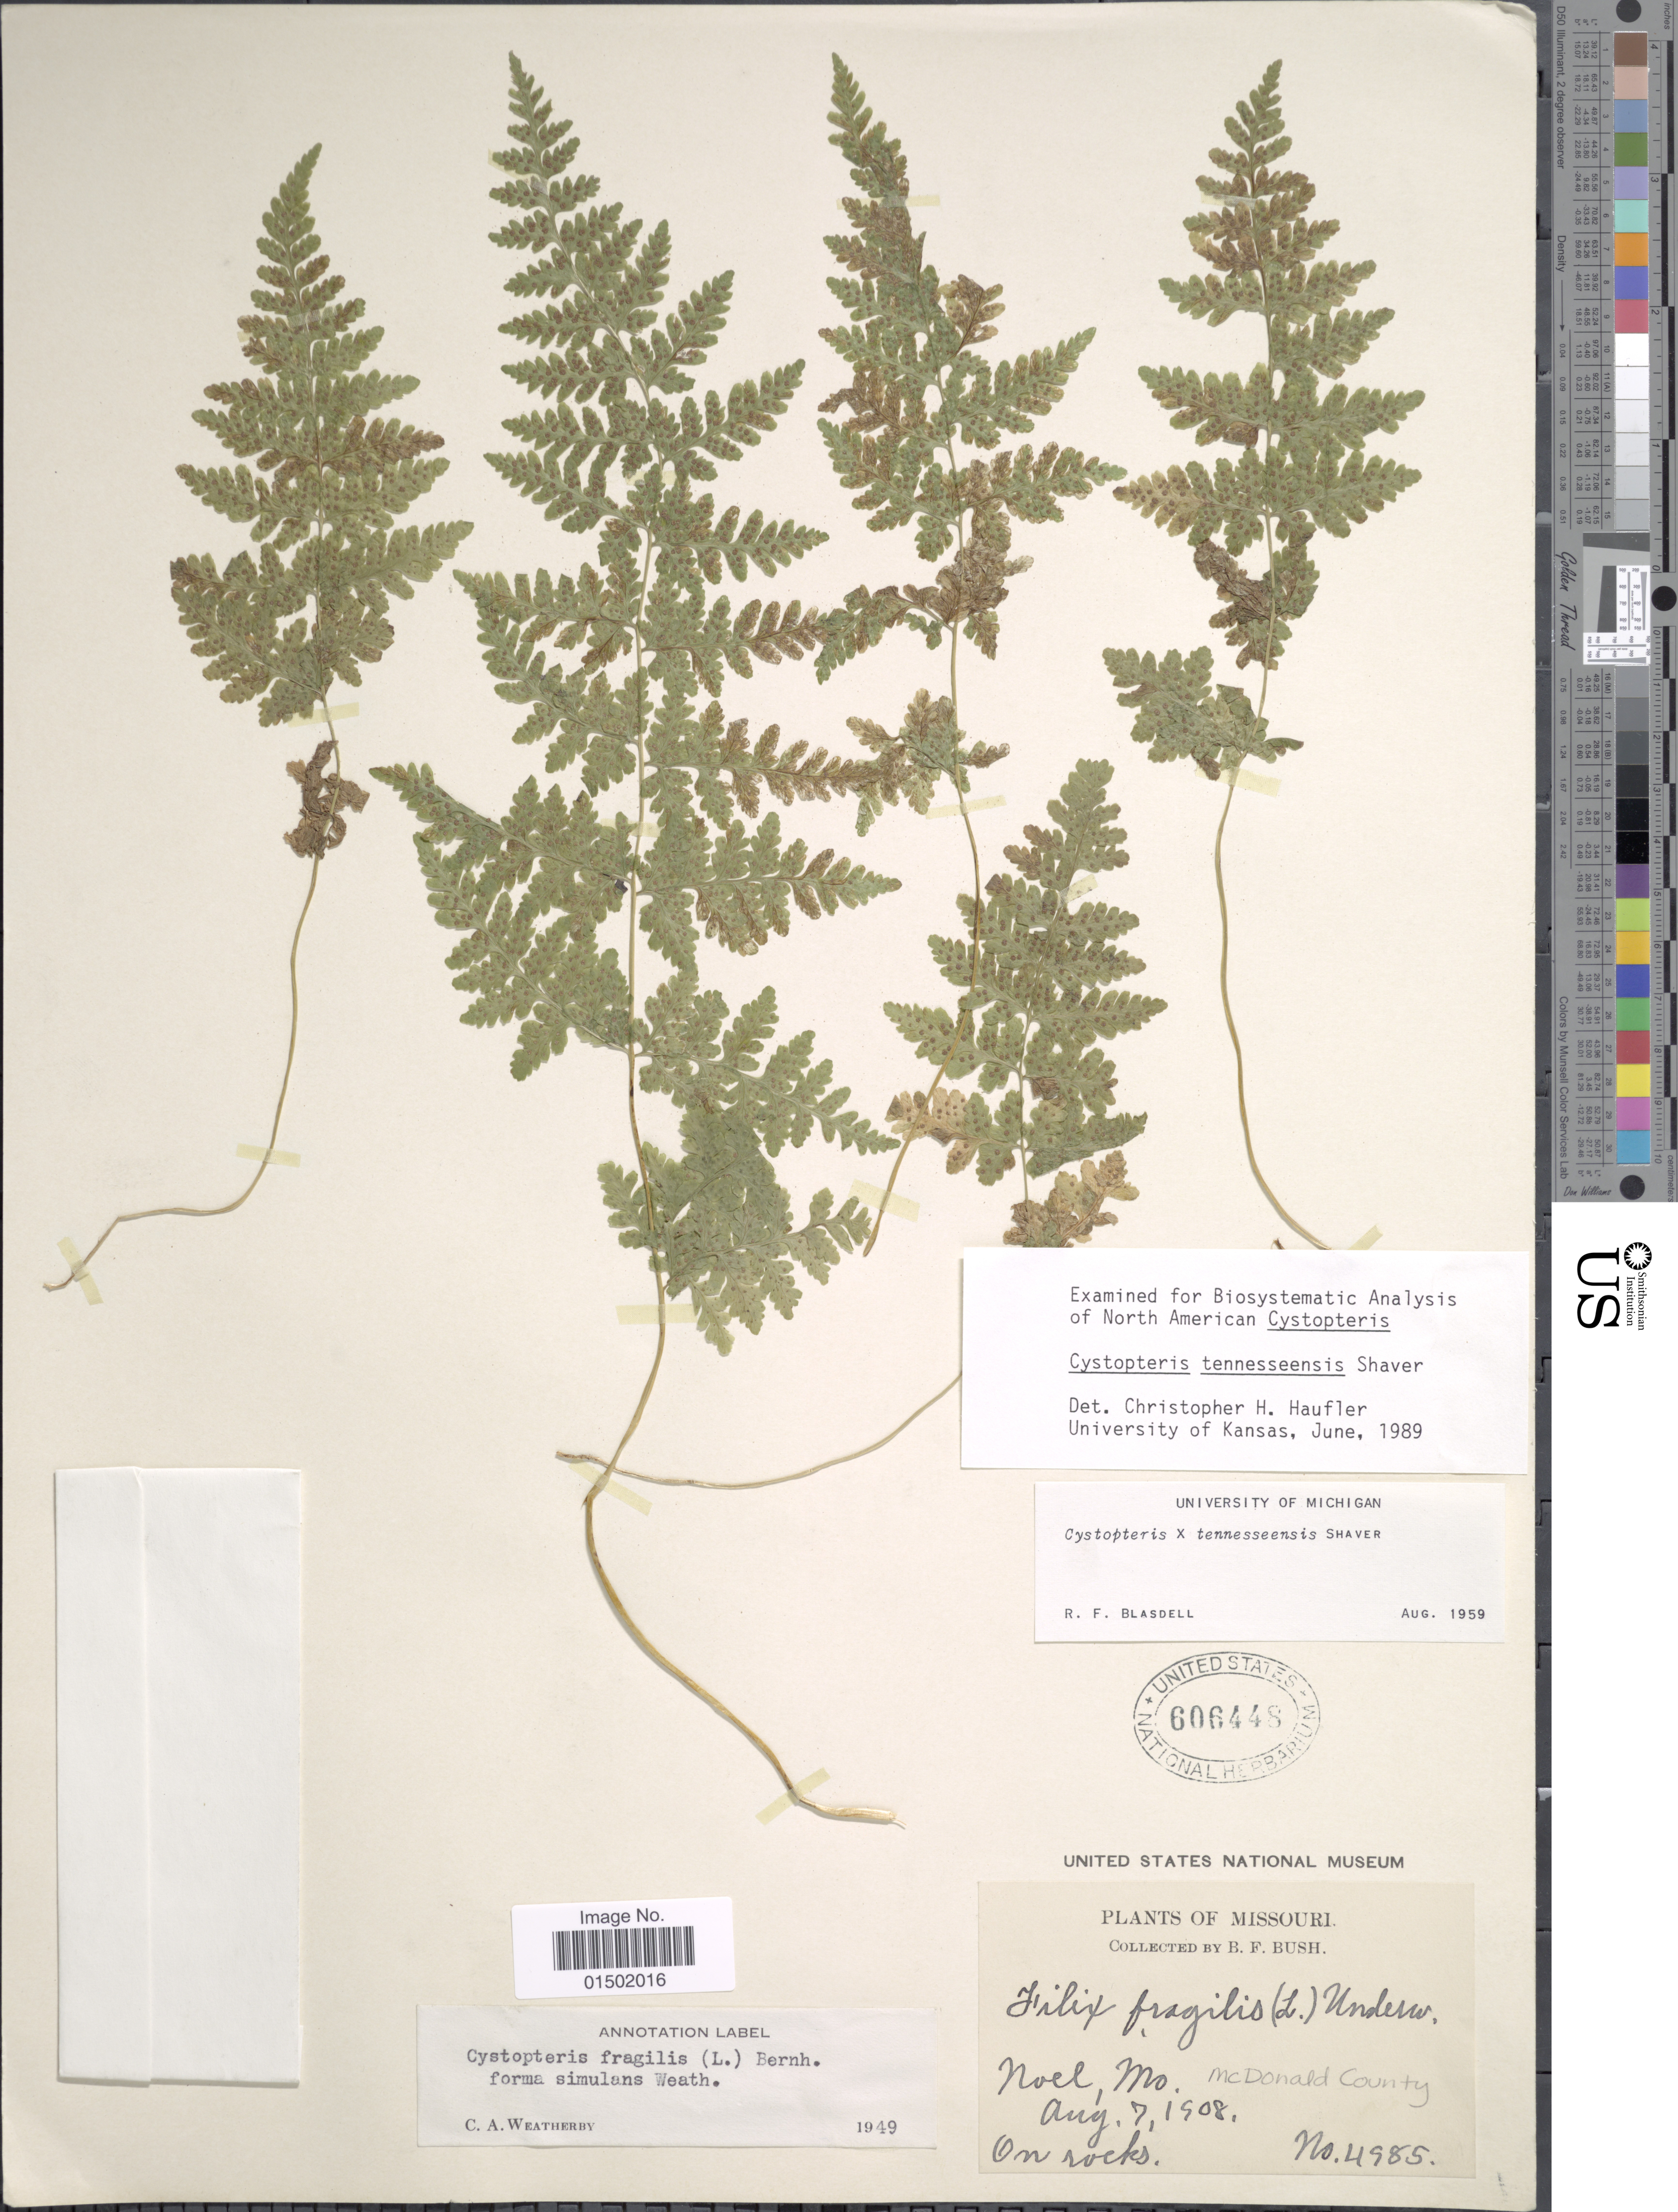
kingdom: Plantae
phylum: Tracheophyta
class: Polypodiopsida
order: Polypodiales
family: Cystopteridaceae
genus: Cystopteris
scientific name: Cystopteris tennesseensis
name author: Shaver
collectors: B. F. Bush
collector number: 4855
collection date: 1908-08-07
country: United States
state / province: Missouri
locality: Noel, Mo. McDonald County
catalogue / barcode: US 606448